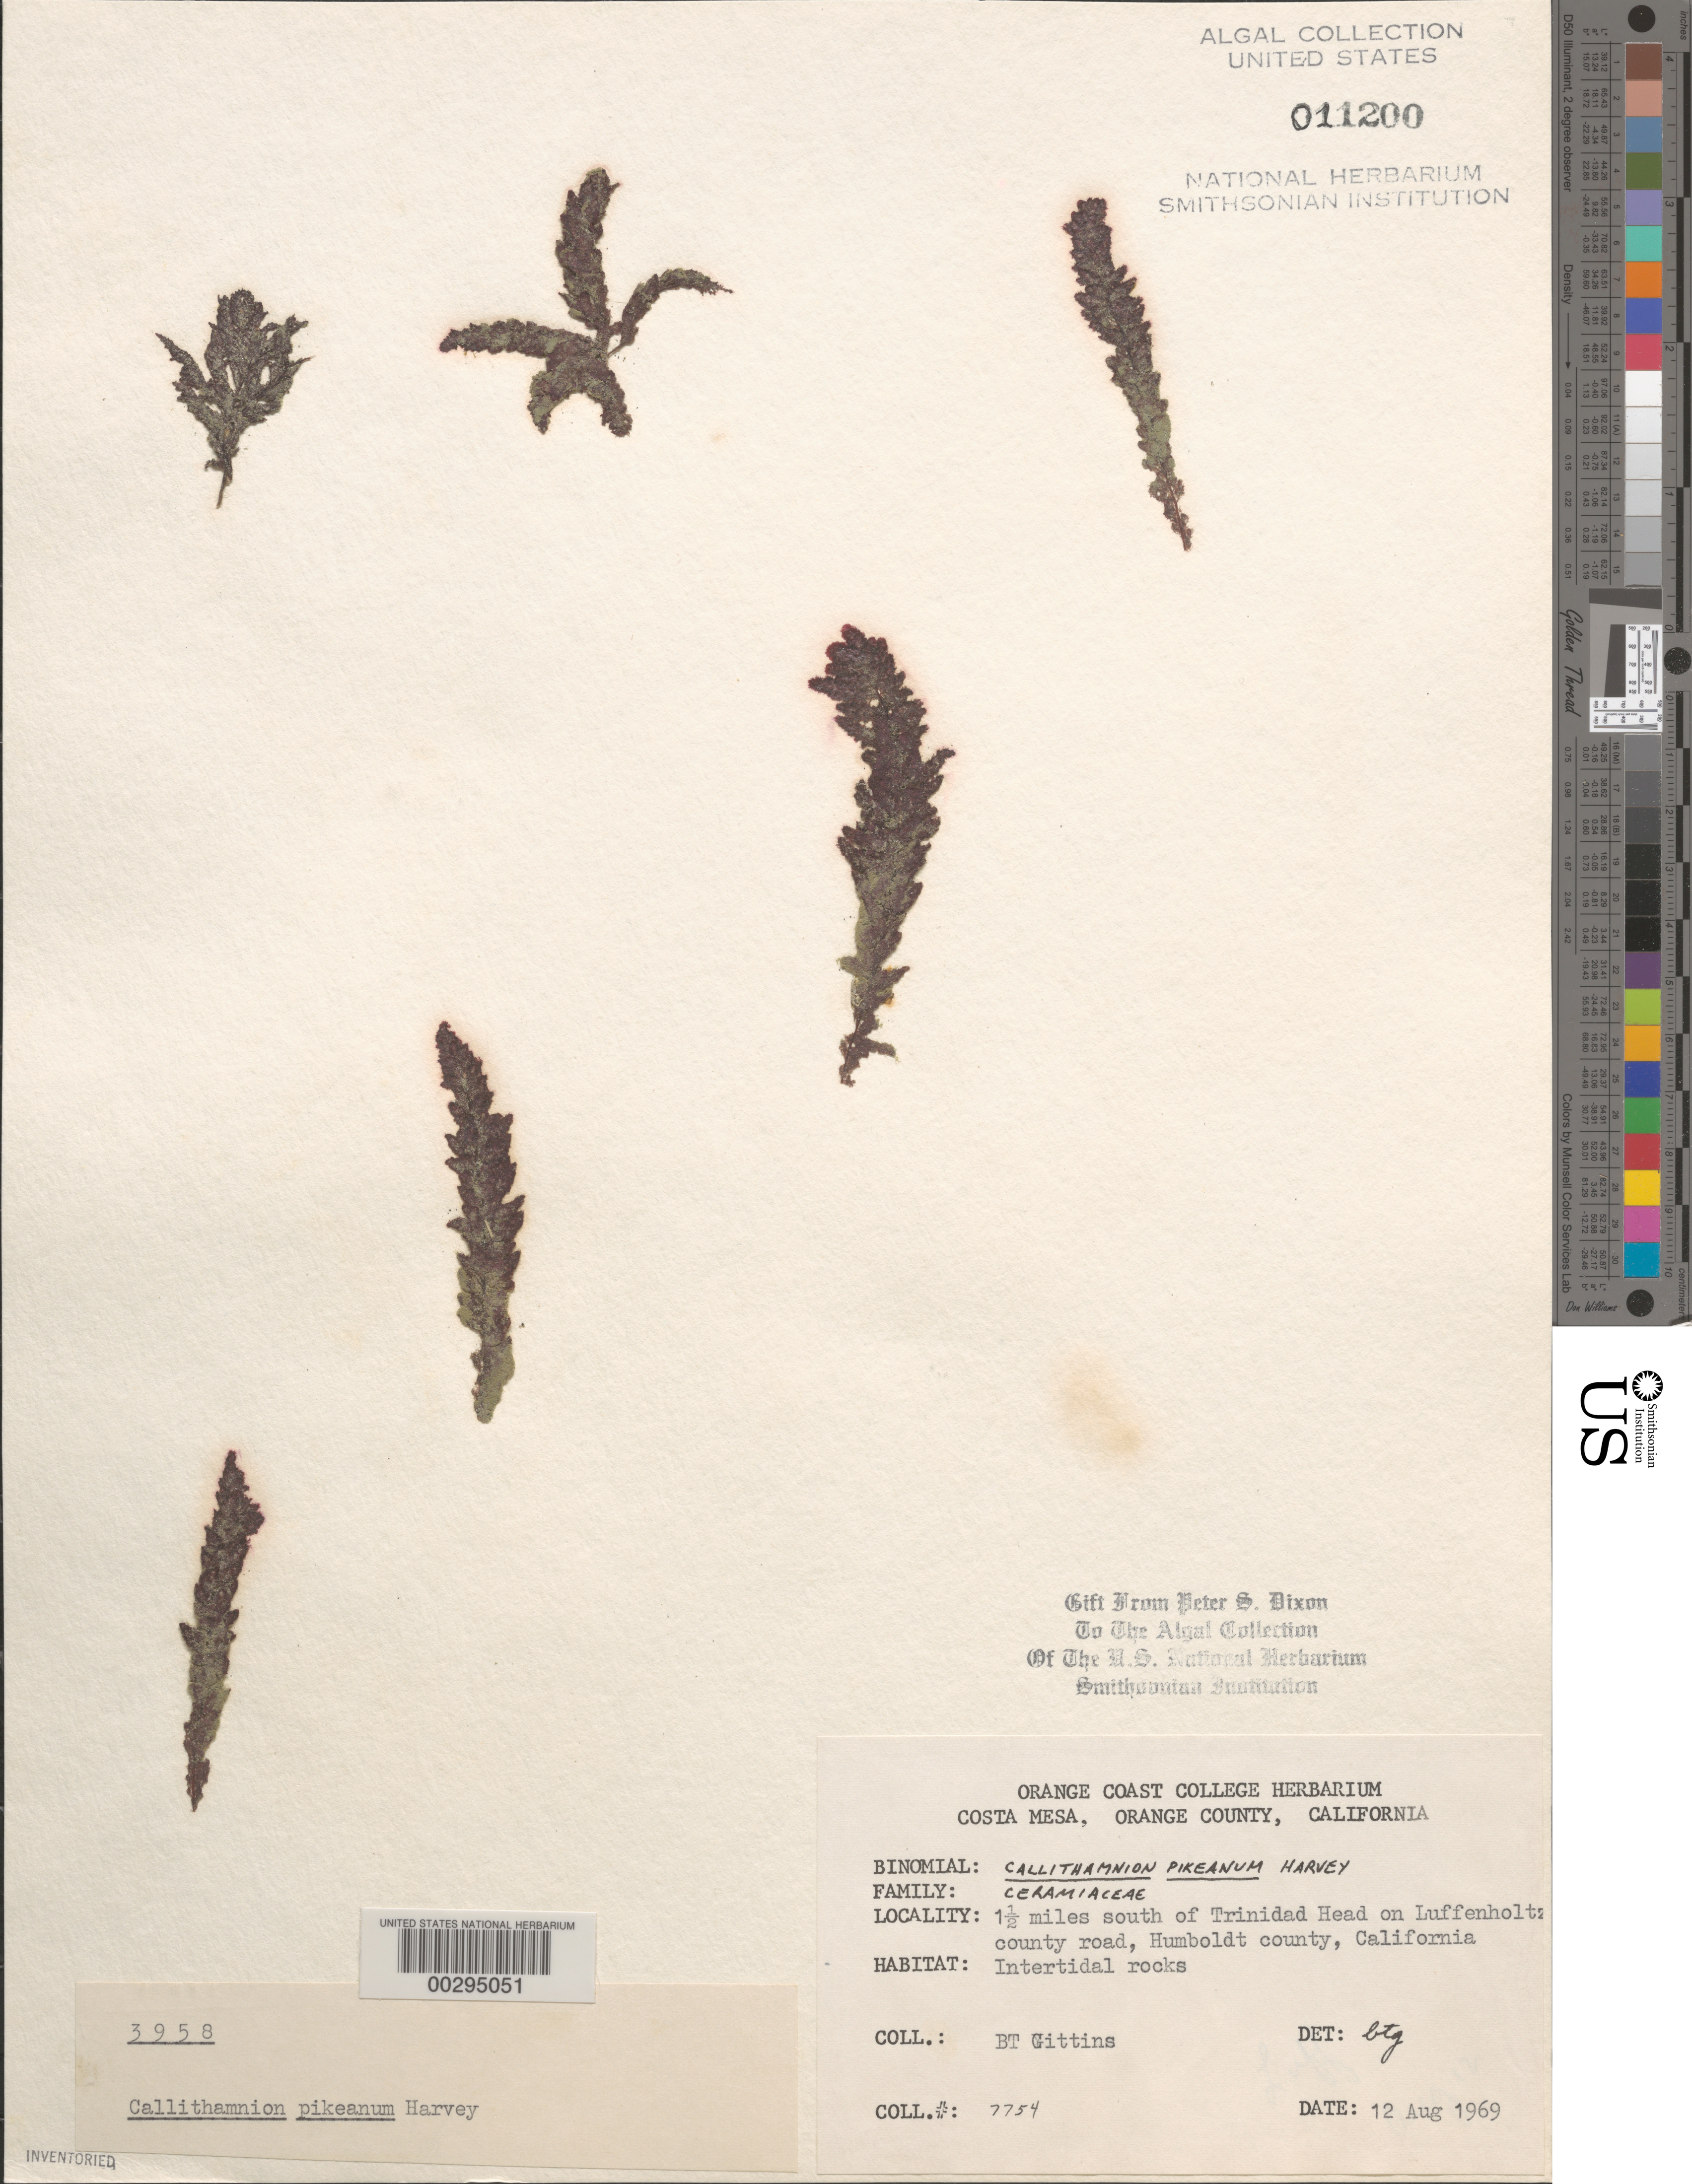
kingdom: Plantae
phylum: Rhodophyta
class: Florideophyceae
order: Ceramiales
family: Callithamniaceae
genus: Callithamnion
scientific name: Callithamnion pikeanum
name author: Harv.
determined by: Gittins, B. T.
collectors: B. Gittins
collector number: BTG 7754 & PSD 3958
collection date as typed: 12 Aug 1969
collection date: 1969-08-12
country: United States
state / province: California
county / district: Humboldt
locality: Luffenholtz county road, 1.5 miles south of Trinidad Head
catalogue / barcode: US 11200